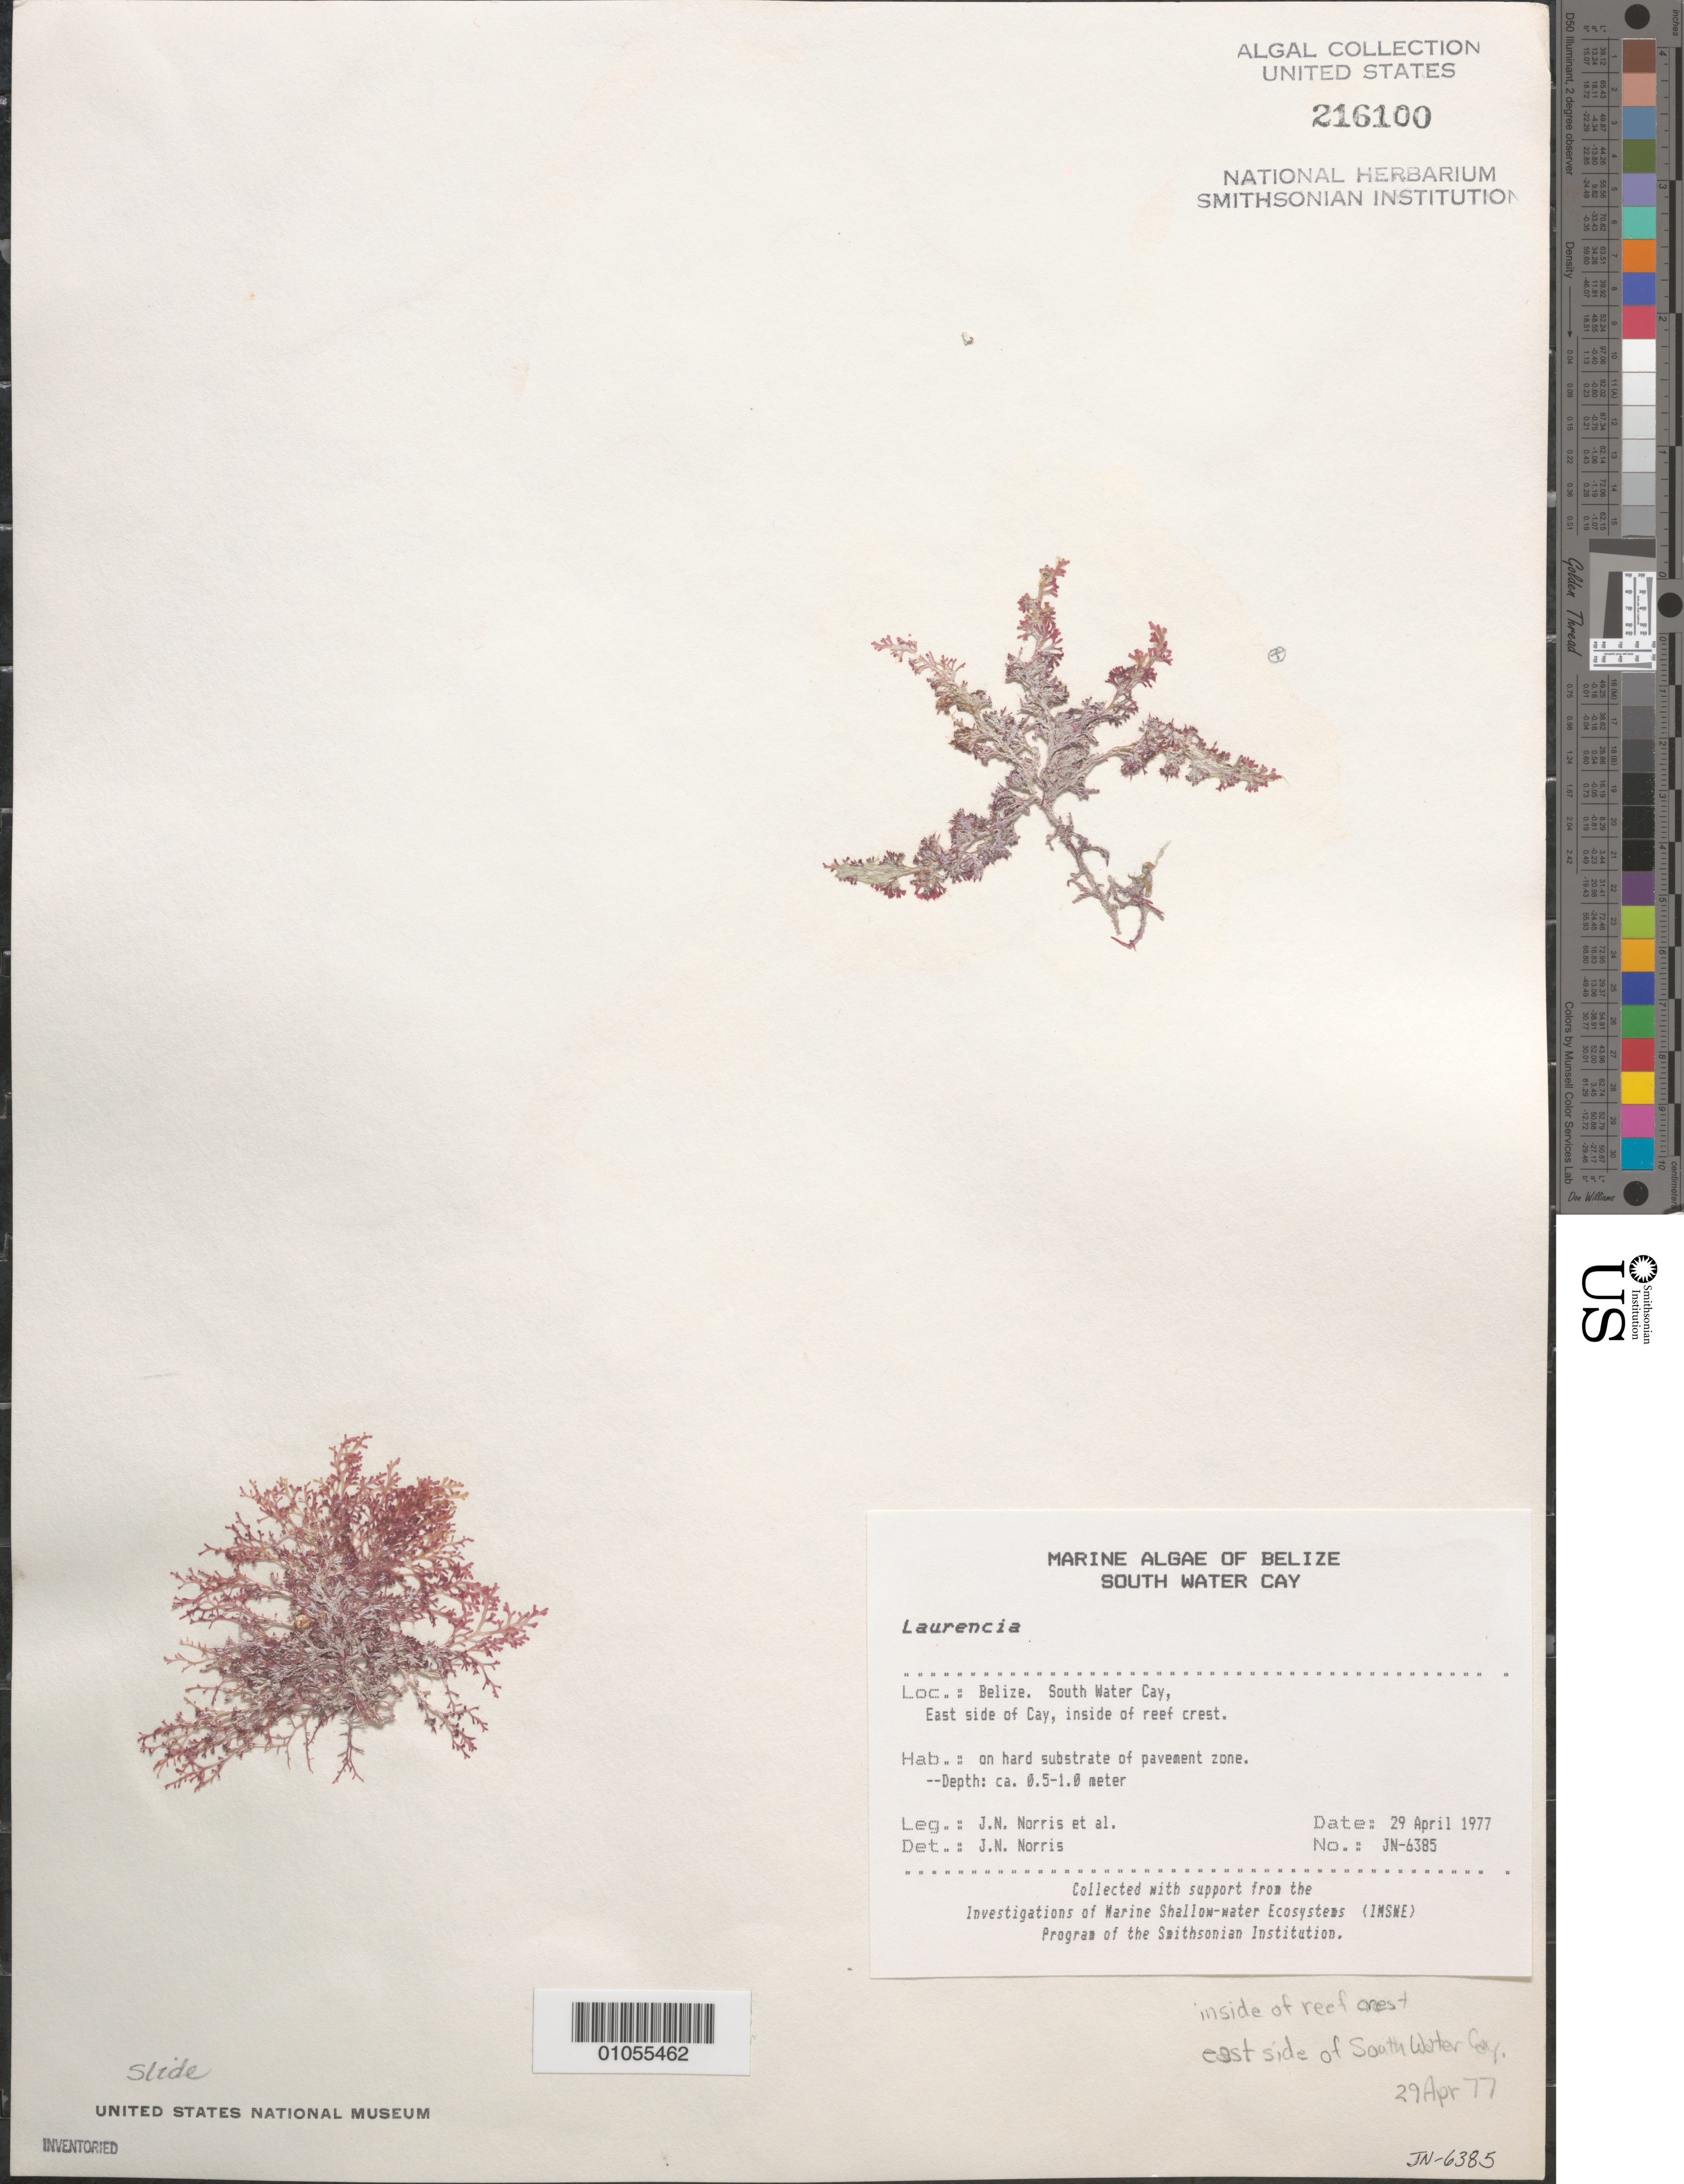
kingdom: Plantae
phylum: Rhodophyta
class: Florideophyceae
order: Ceramiales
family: Rhodomelaceae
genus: Laurencia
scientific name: Laurencia obtusa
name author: (Huds.) J.V.Lamouroux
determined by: Norris, James N.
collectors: J. N. Norris & et al.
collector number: JN-6385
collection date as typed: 29 Apr 1977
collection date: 1977-04-29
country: Belize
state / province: Stann Creek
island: South Water Cay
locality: East side of cay, inside of reef crest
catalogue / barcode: US 216100